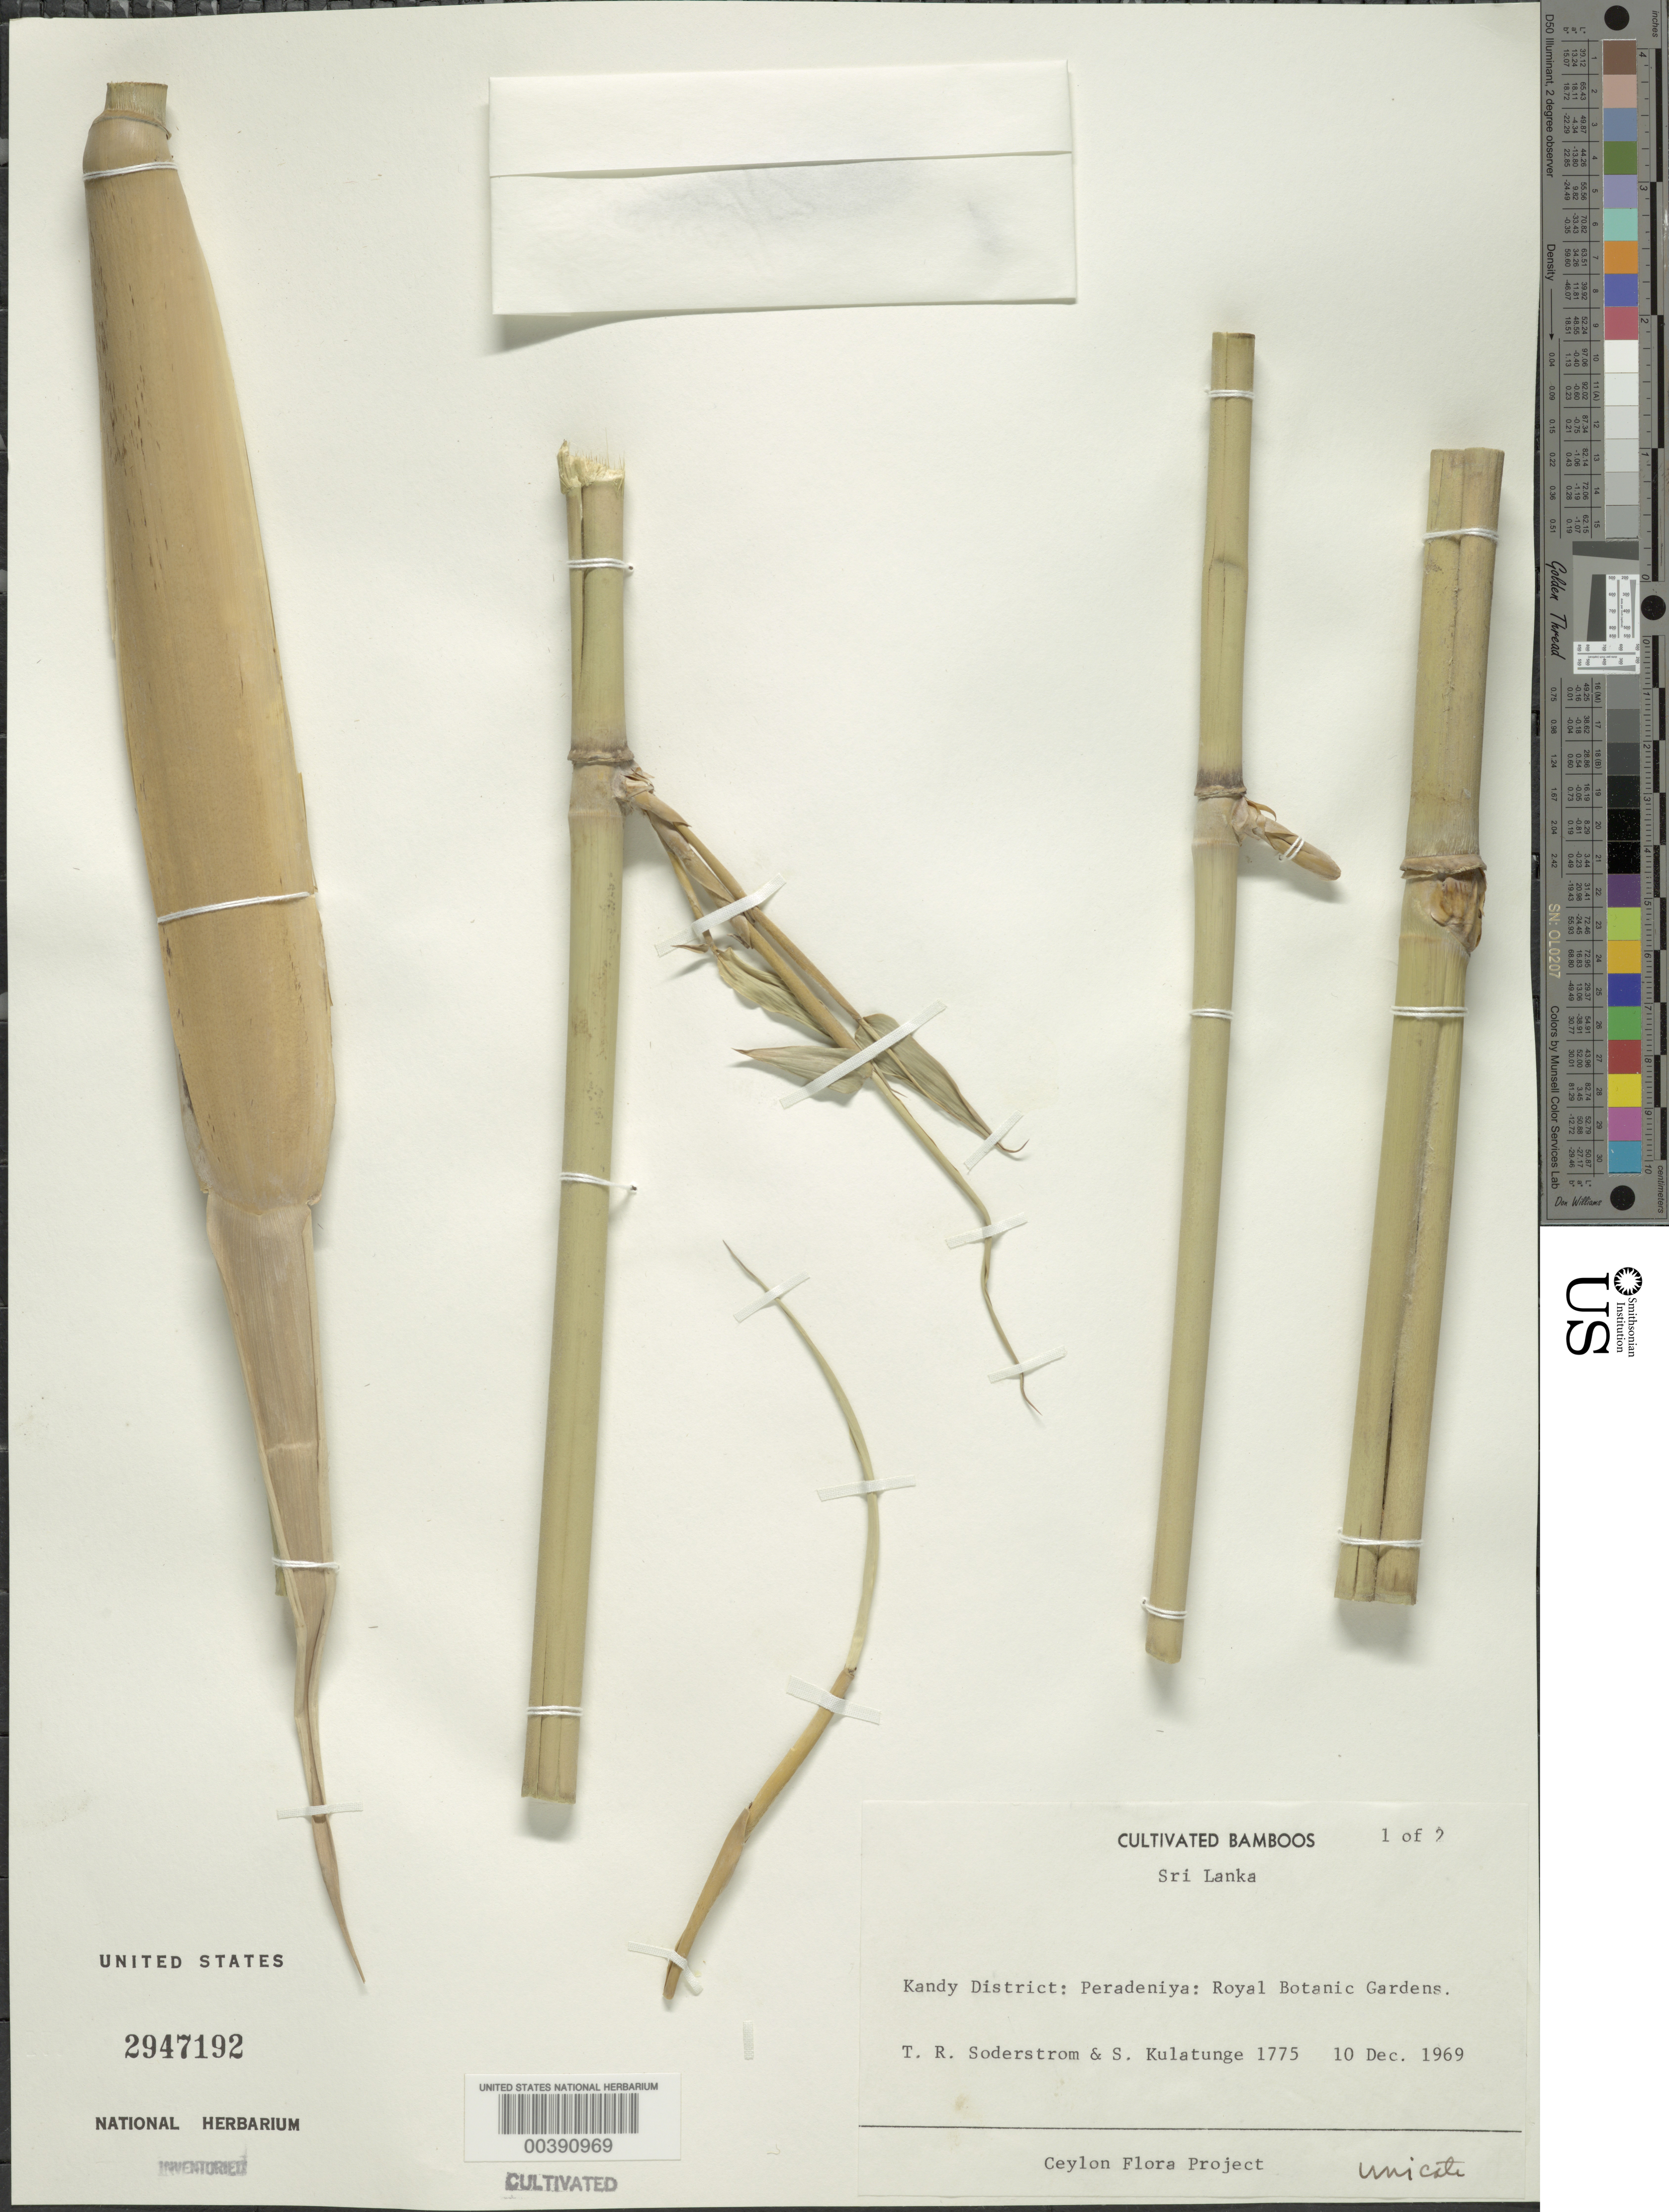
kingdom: Plantae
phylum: Tracheophyta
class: Liliopsida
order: Poales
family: Poaceae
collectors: T. R. Soderstrom & S. Kulatunge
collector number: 1775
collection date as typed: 10 Dec 1969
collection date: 1969-12-10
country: Sri Lanka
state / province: Central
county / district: Kandy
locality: Peradeniya, Royal Botanic Gardens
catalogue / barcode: US 2947192